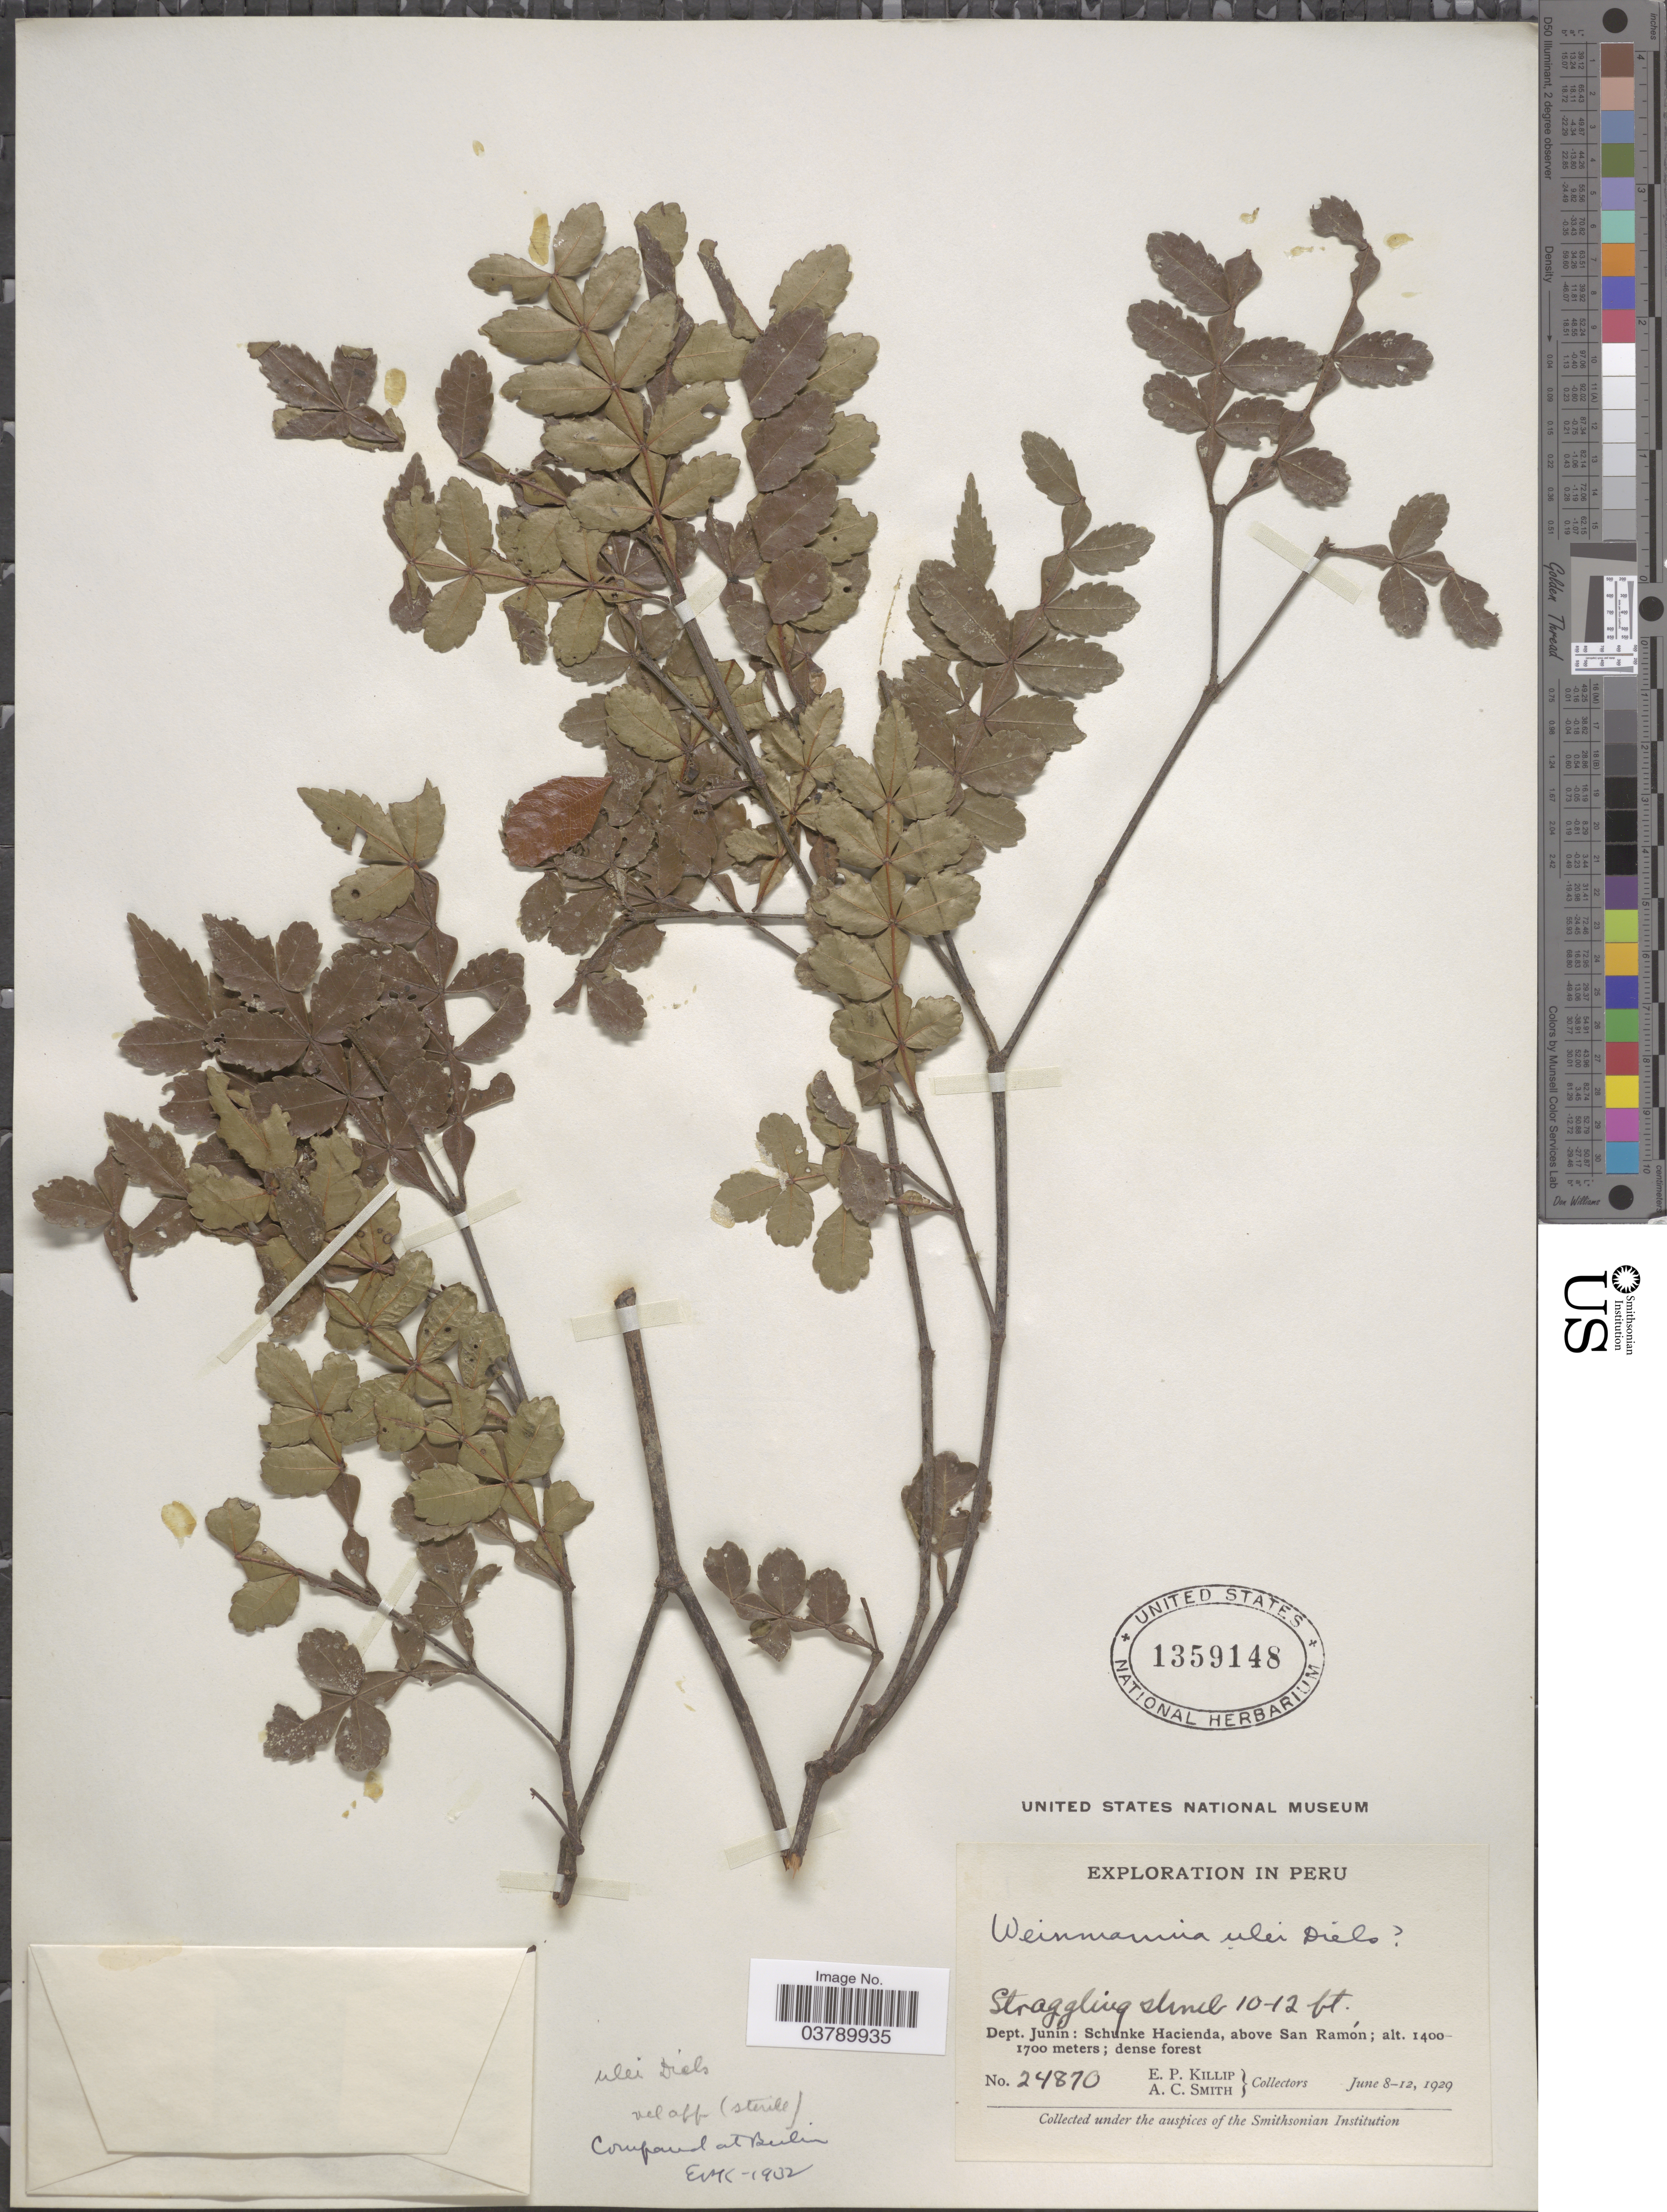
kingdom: Plantae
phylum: Tracheophyta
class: Magnoliopsida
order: Oxalidales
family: Cunoniaceae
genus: Weinmannia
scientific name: Weinmannia ulei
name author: Diels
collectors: E. P. Killip & A. C. Smith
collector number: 24870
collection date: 1929-06-08/1929-06-12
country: Peru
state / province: Junín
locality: Dept. Junín: Schunke Hacienda, above San Ramón.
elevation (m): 1400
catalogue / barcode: US 1359148